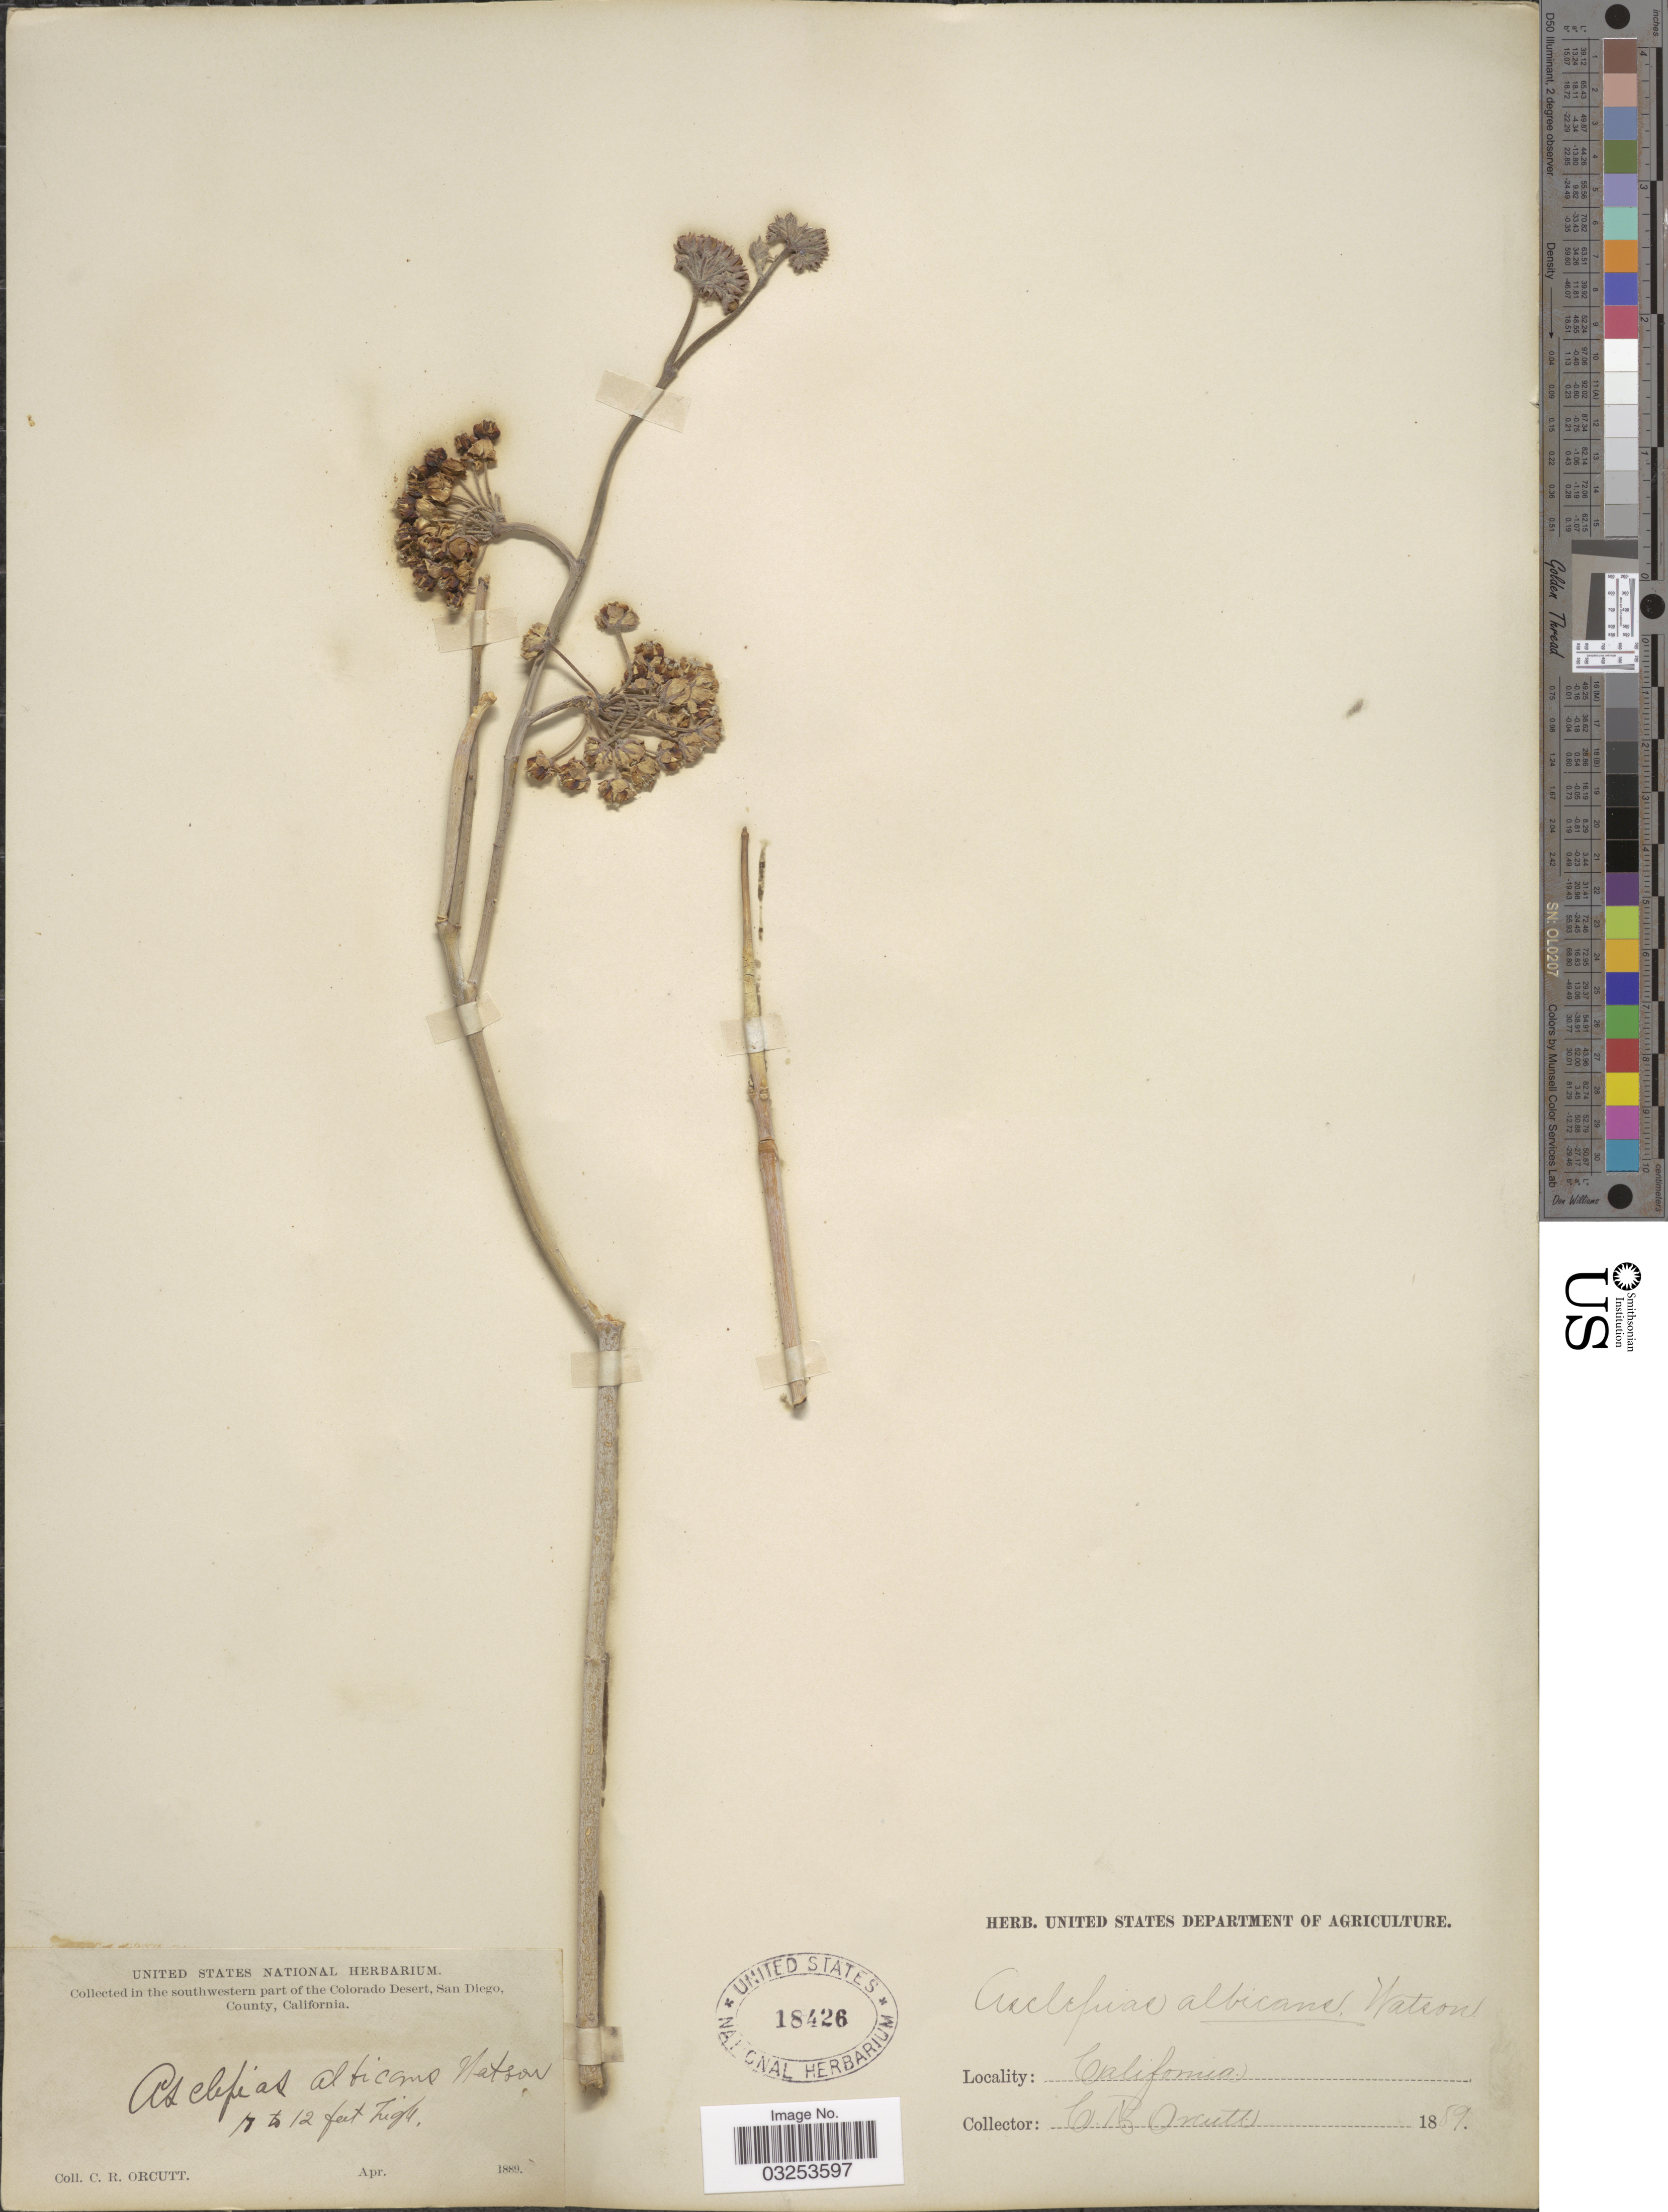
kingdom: Plantae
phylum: Tracheophyta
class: Magnoliopsida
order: Gentianales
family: Apocynaceae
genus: Asclepias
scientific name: Asclepias albicans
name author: S. Watson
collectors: C. R. Orcutt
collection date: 1889-04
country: United States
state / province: California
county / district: San Diego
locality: In the southwestern part of the Colorado Desert, San Diego, County.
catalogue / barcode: US 18426